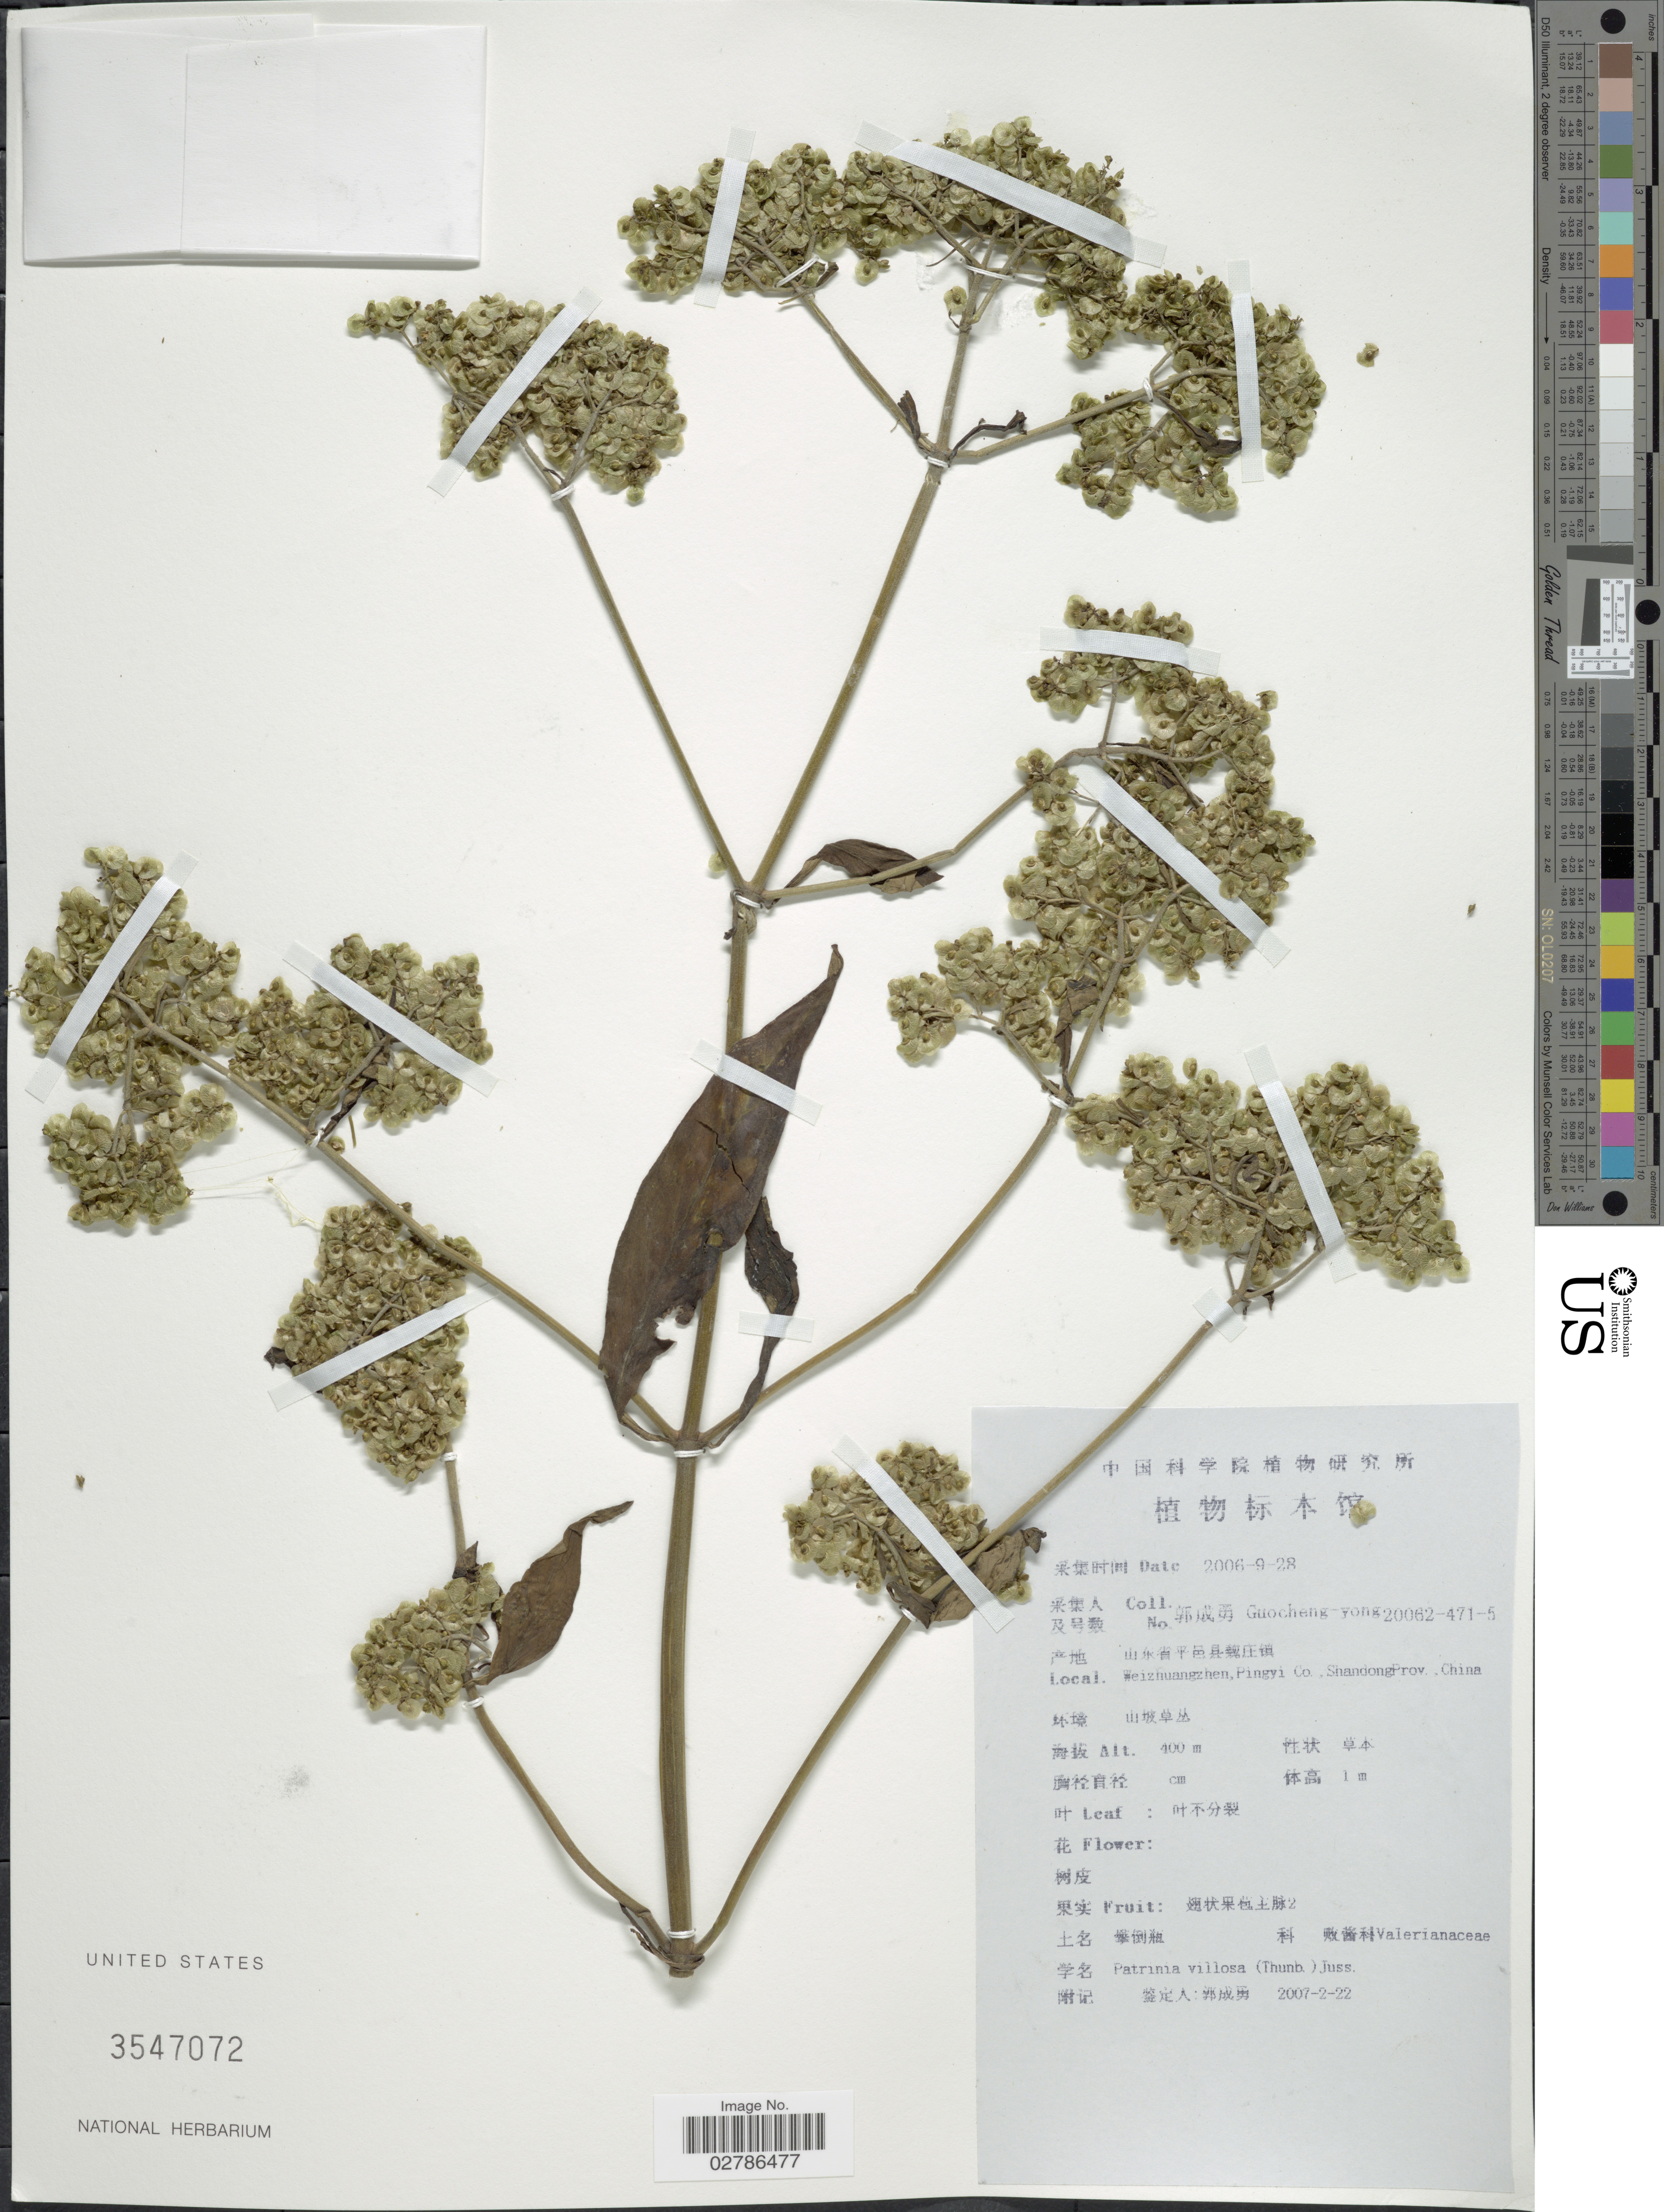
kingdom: Plantae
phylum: Tracheophyta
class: Magnoliopsida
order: Dipsacales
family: Caprifoliaceae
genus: Patrinia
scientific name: Patrinia villosa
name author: (Thunb.) Dufr.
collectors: Guo cheng-yong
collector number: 20062-471-5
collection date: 2006-09-28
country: China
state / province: Shandong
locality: X, Weizhuangzhen, Pingyi Co., X.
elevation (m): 400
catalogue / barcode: US 3547072